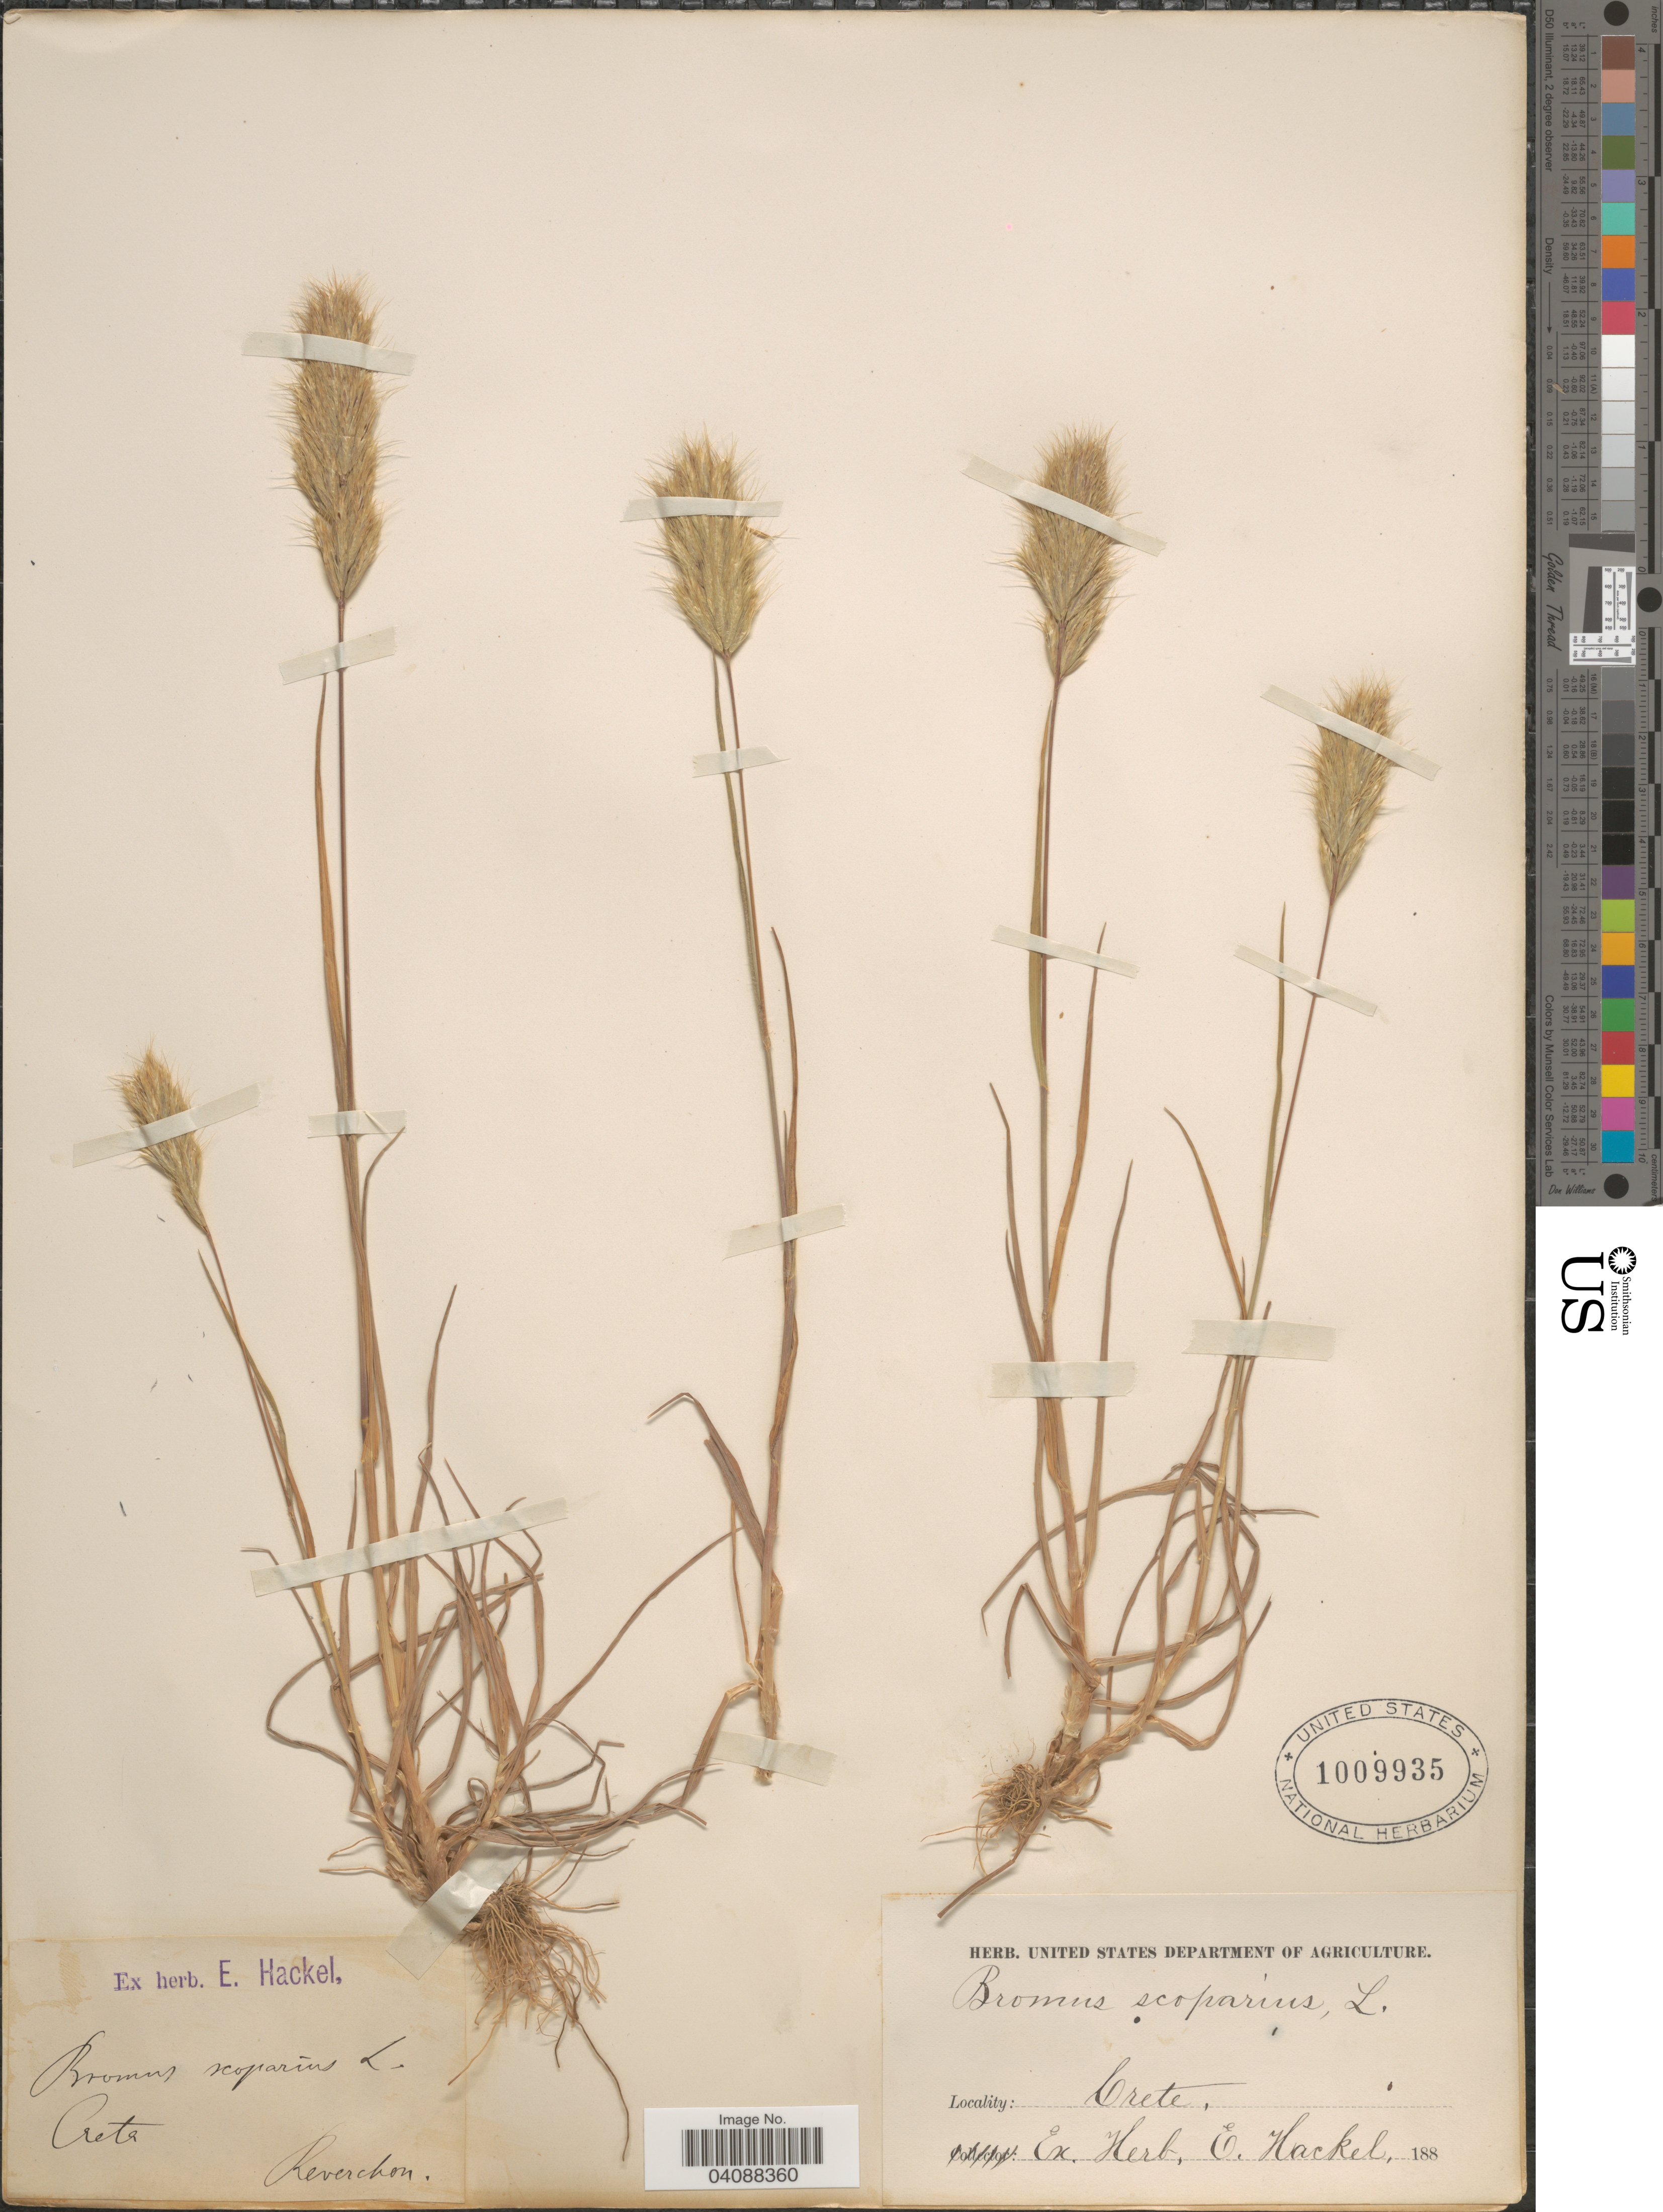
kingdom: Plantae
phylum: Tracheophyta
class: Liliopsida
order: Poales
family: Poaceae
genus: Bromus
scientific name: Bromus scoparius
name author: L.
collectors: -. Reverchon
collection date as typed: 188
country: Greece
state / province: Crete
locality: Creta.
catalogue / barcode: US 1009935